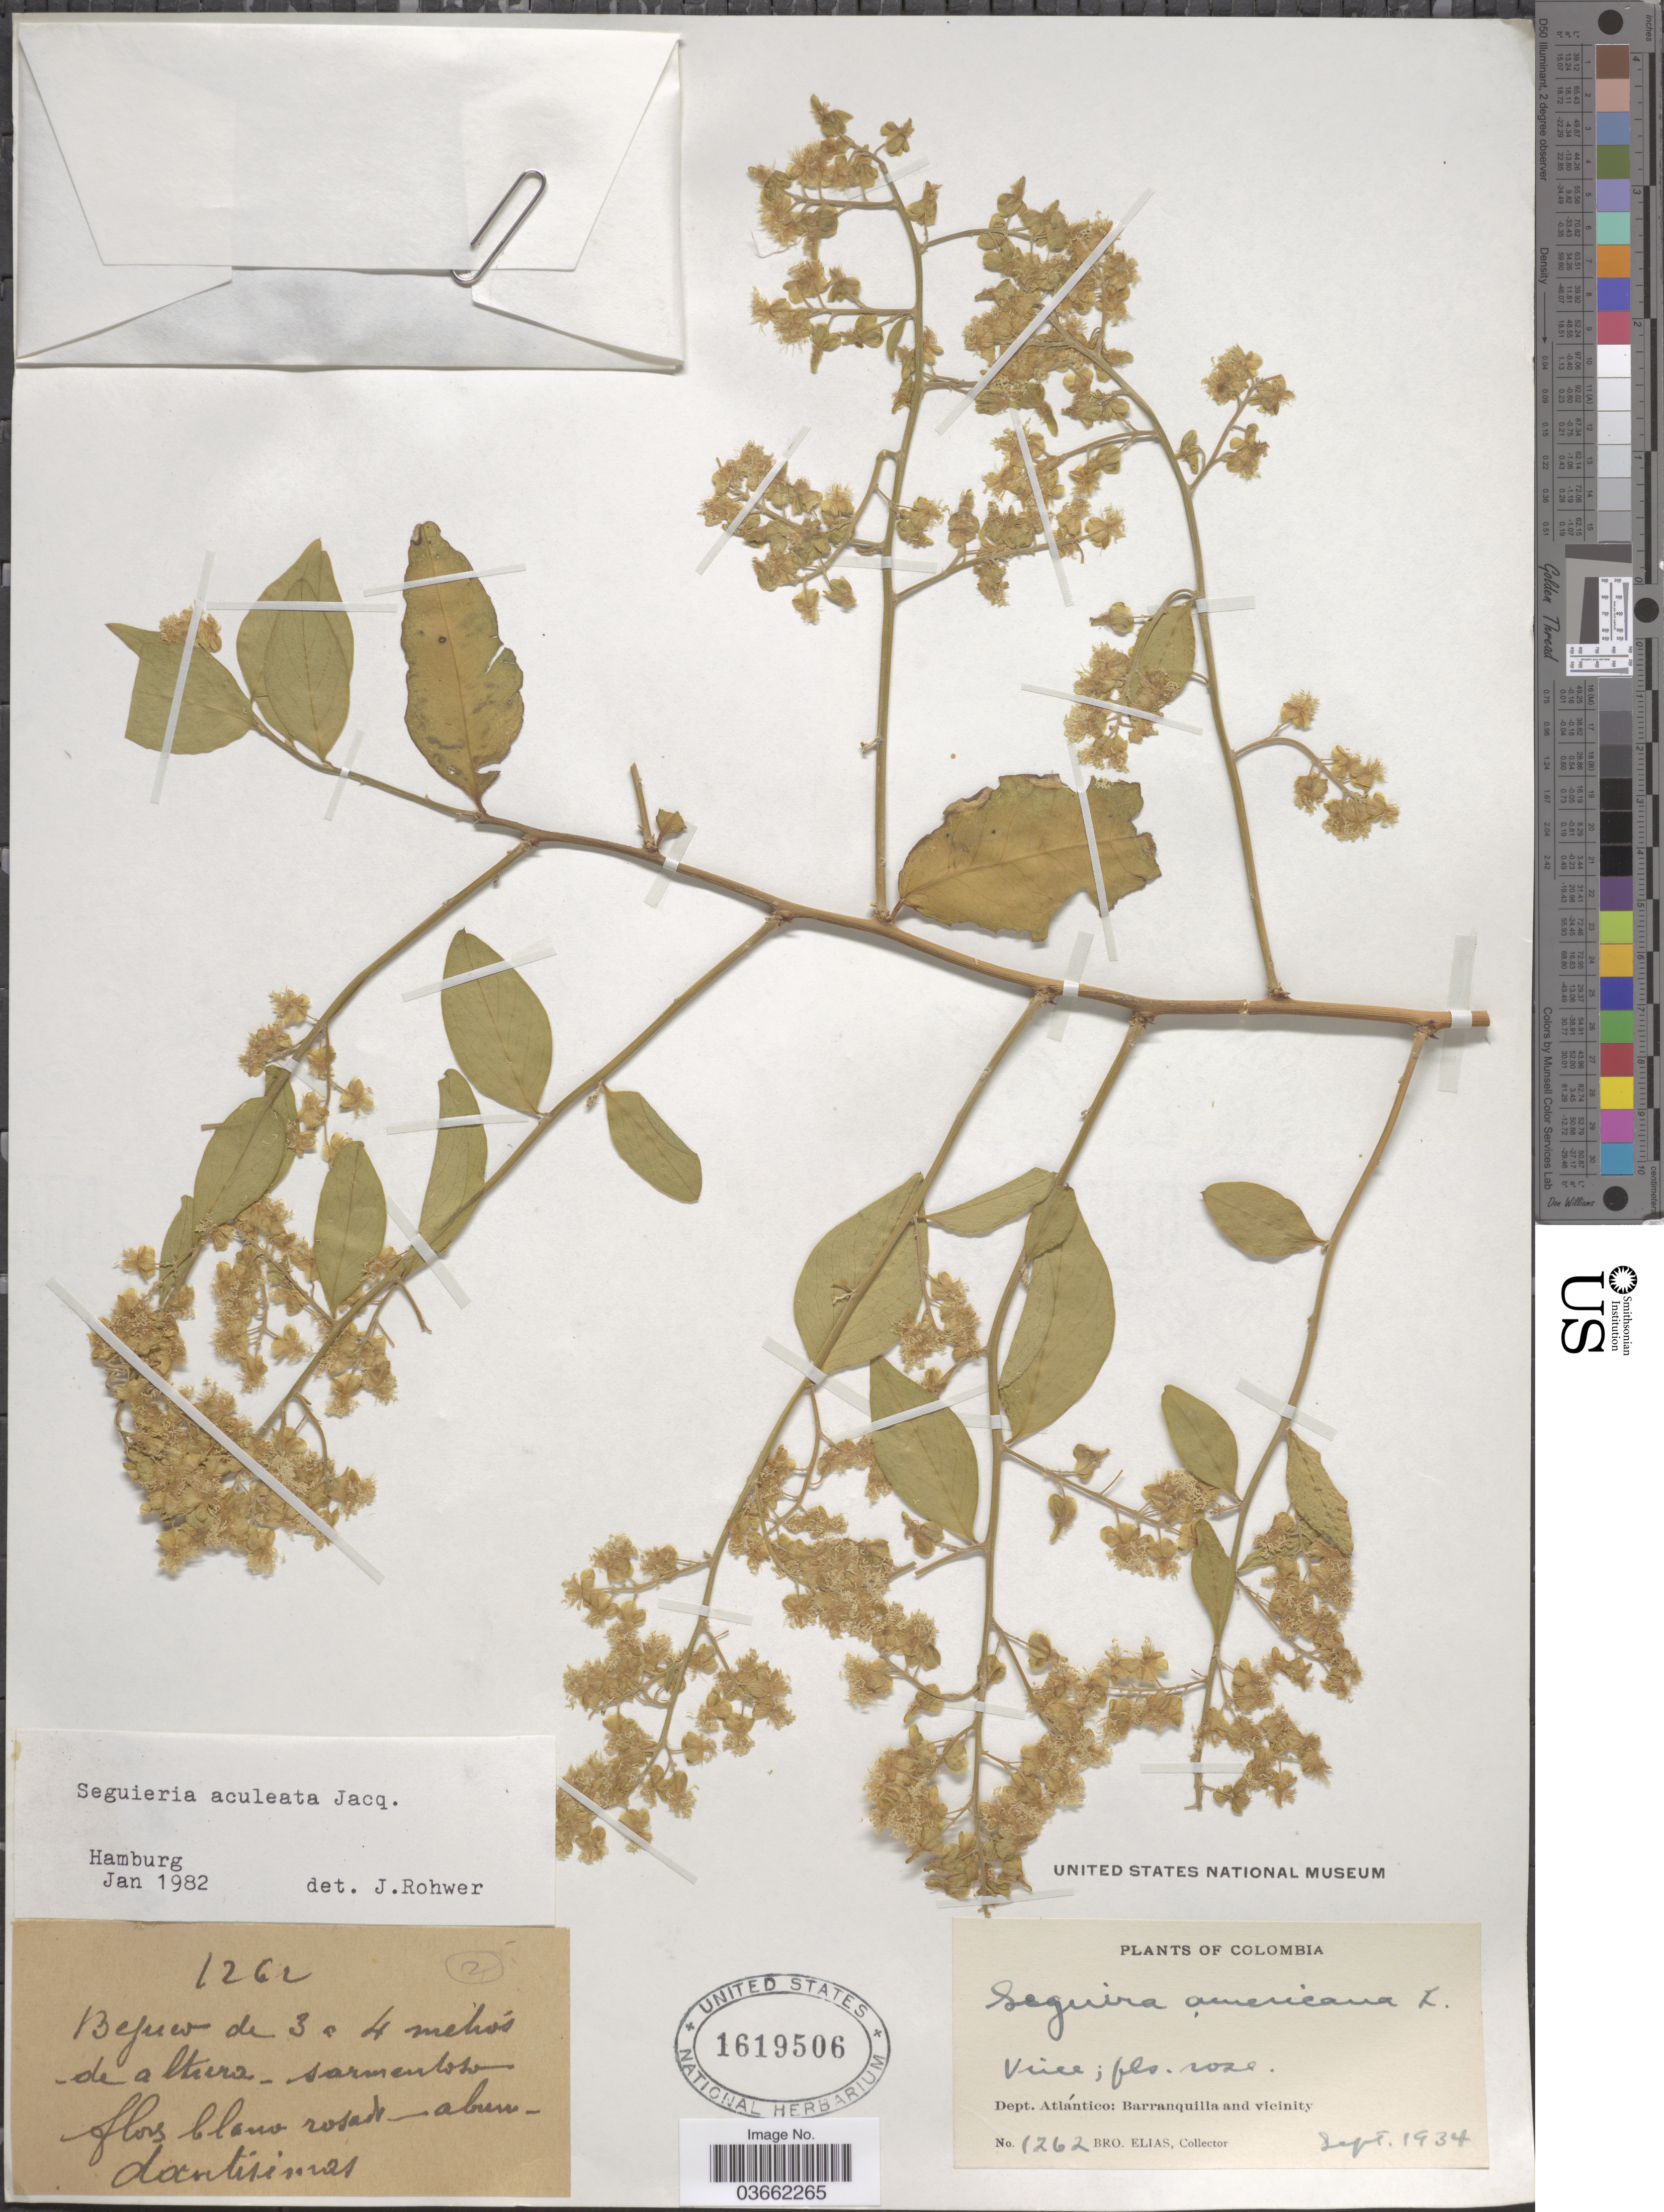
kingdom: Plantae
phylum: Tracheophyta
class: Magnoliopsida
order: Caryophyllales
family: Phytolaccaceae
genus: Seguieria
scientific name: Seguieria aculeata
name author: Jacq.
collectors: Bro. Elias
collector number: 1262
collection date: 1934-09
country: Colombia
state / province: Atlántico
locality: Dept. Atlántico: Barranquilla and vicinity.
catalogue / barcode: US 1619506